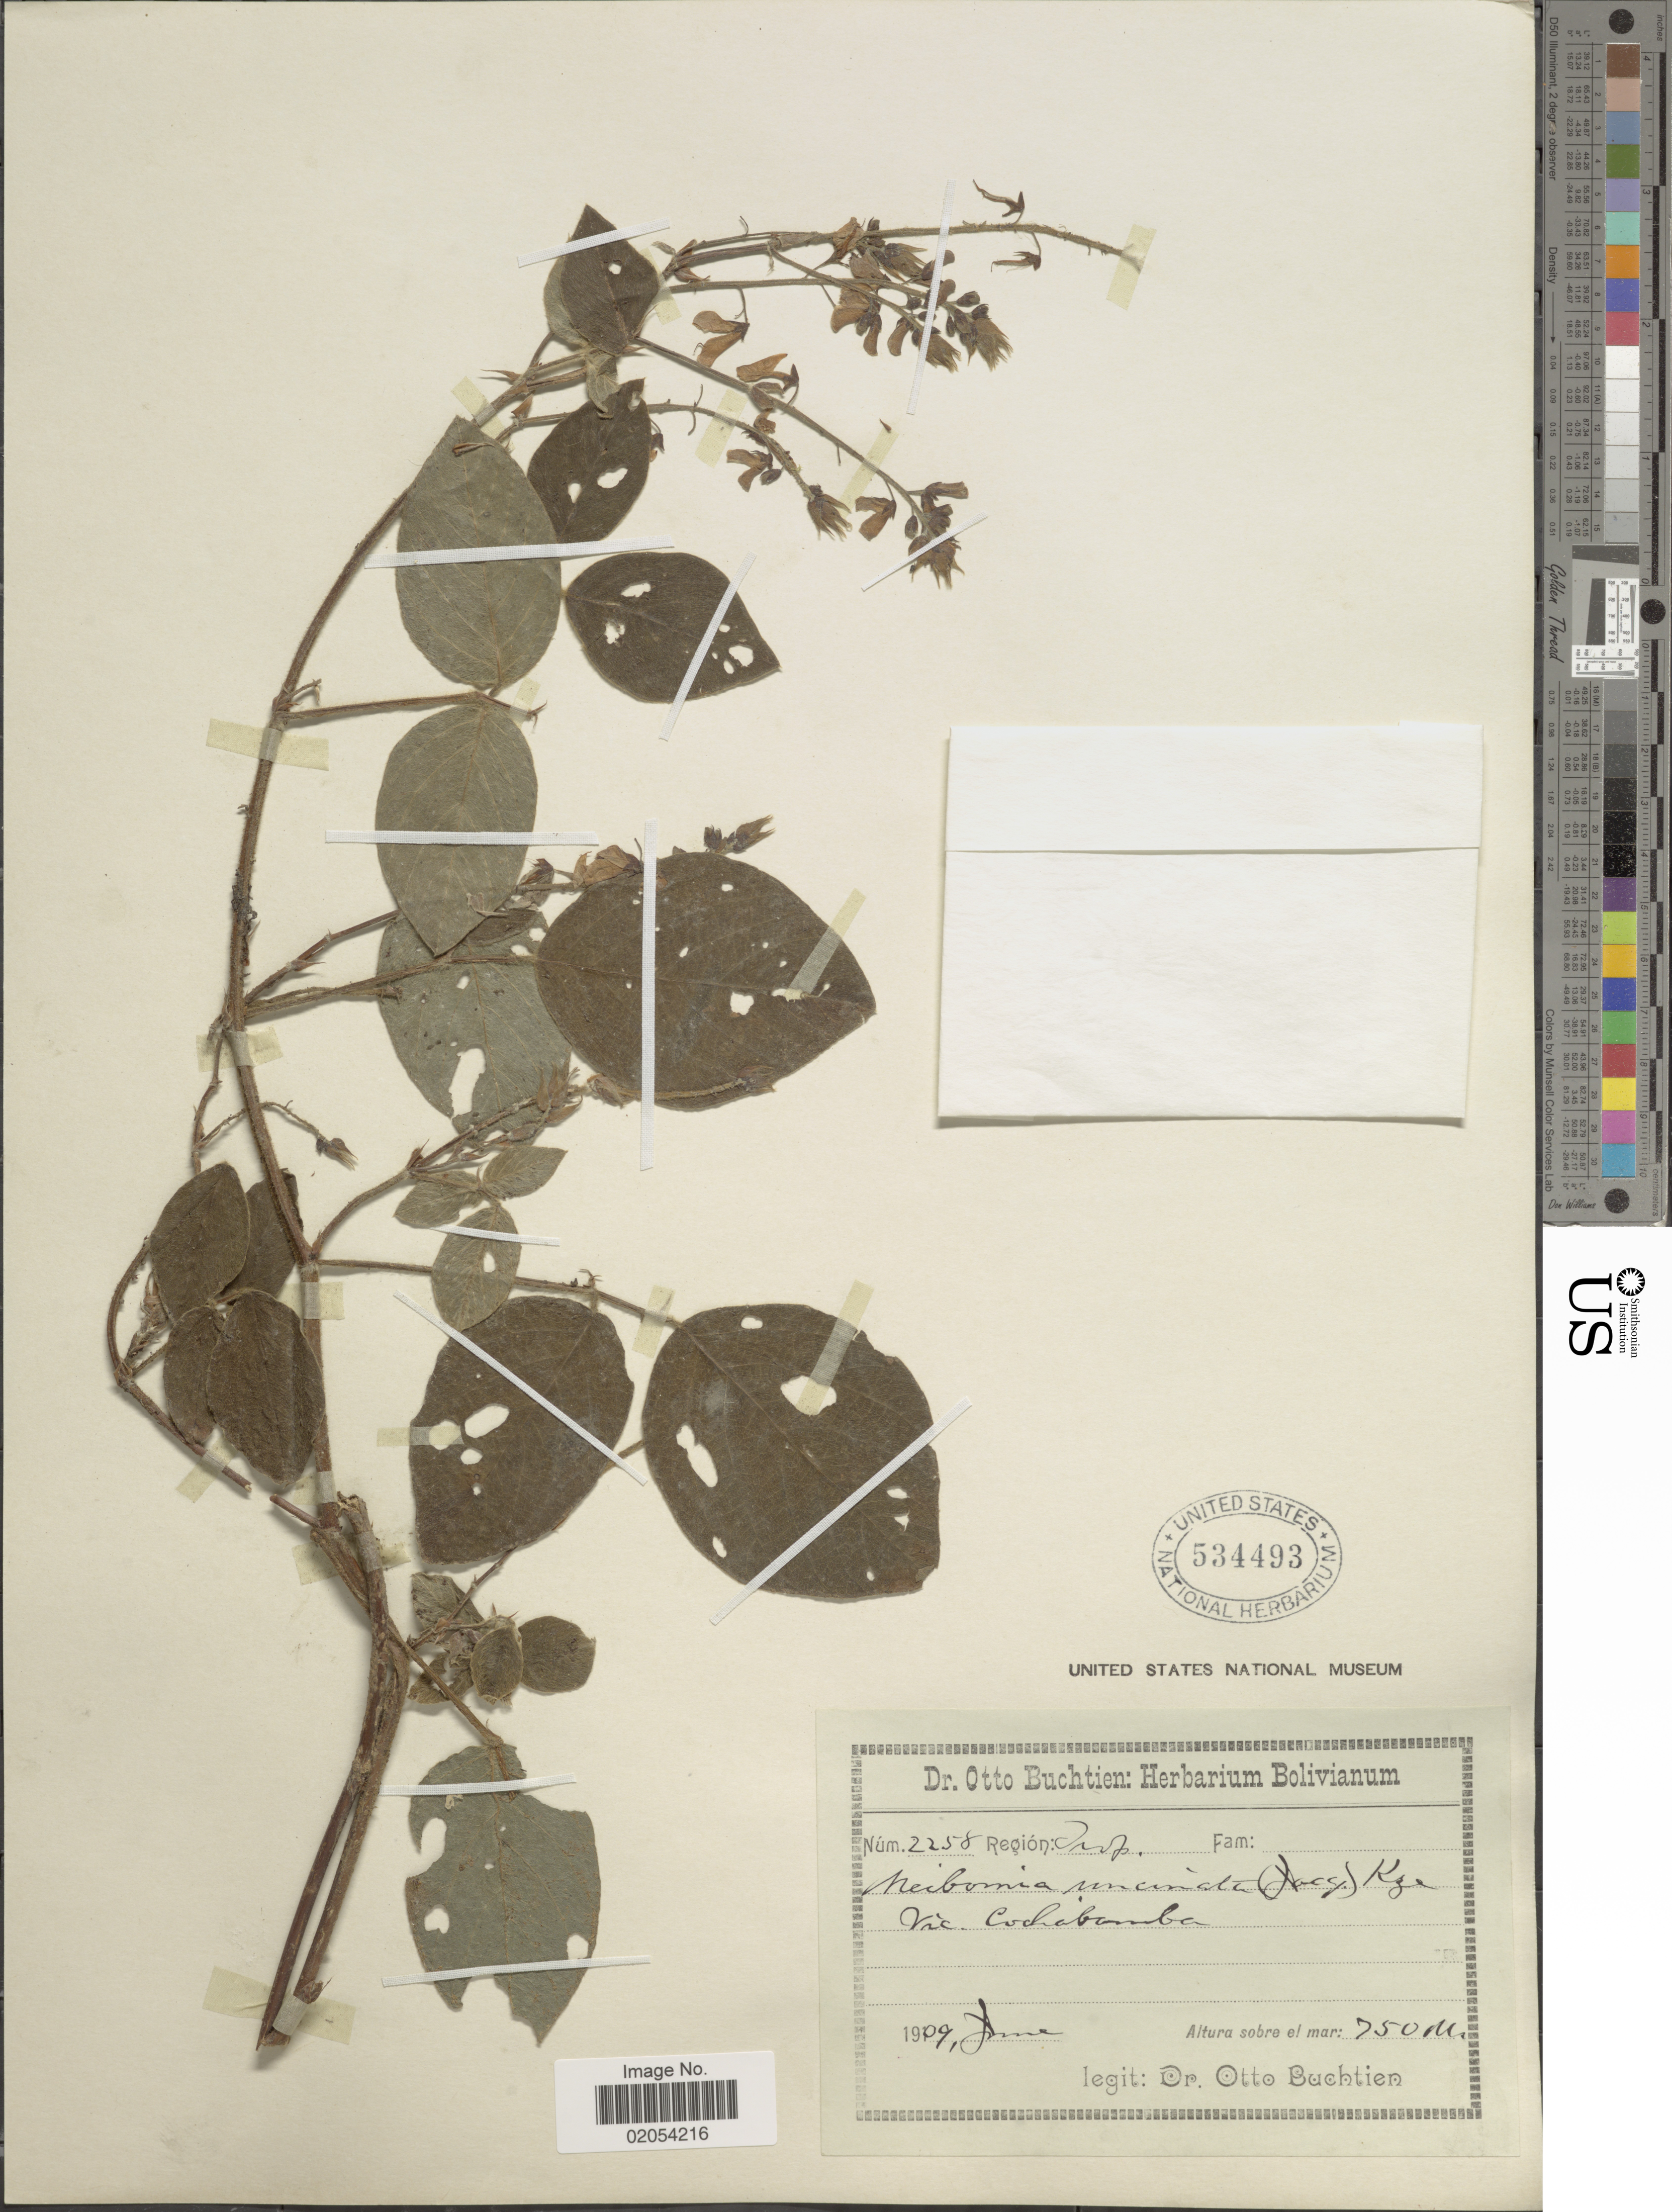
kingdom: Plantae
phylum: Tracheophyta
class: Magnoliopsida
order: Fabales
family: Fabaceae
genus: Desmodium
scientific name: Desmodium uncinatum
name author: (Jacq.) DC.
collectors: O. Buchtien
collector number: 2258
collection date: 1909-06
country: Bolivia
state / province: Cochabamba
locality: Vic. Cochabamba.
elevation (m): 750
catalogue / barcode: US 534493